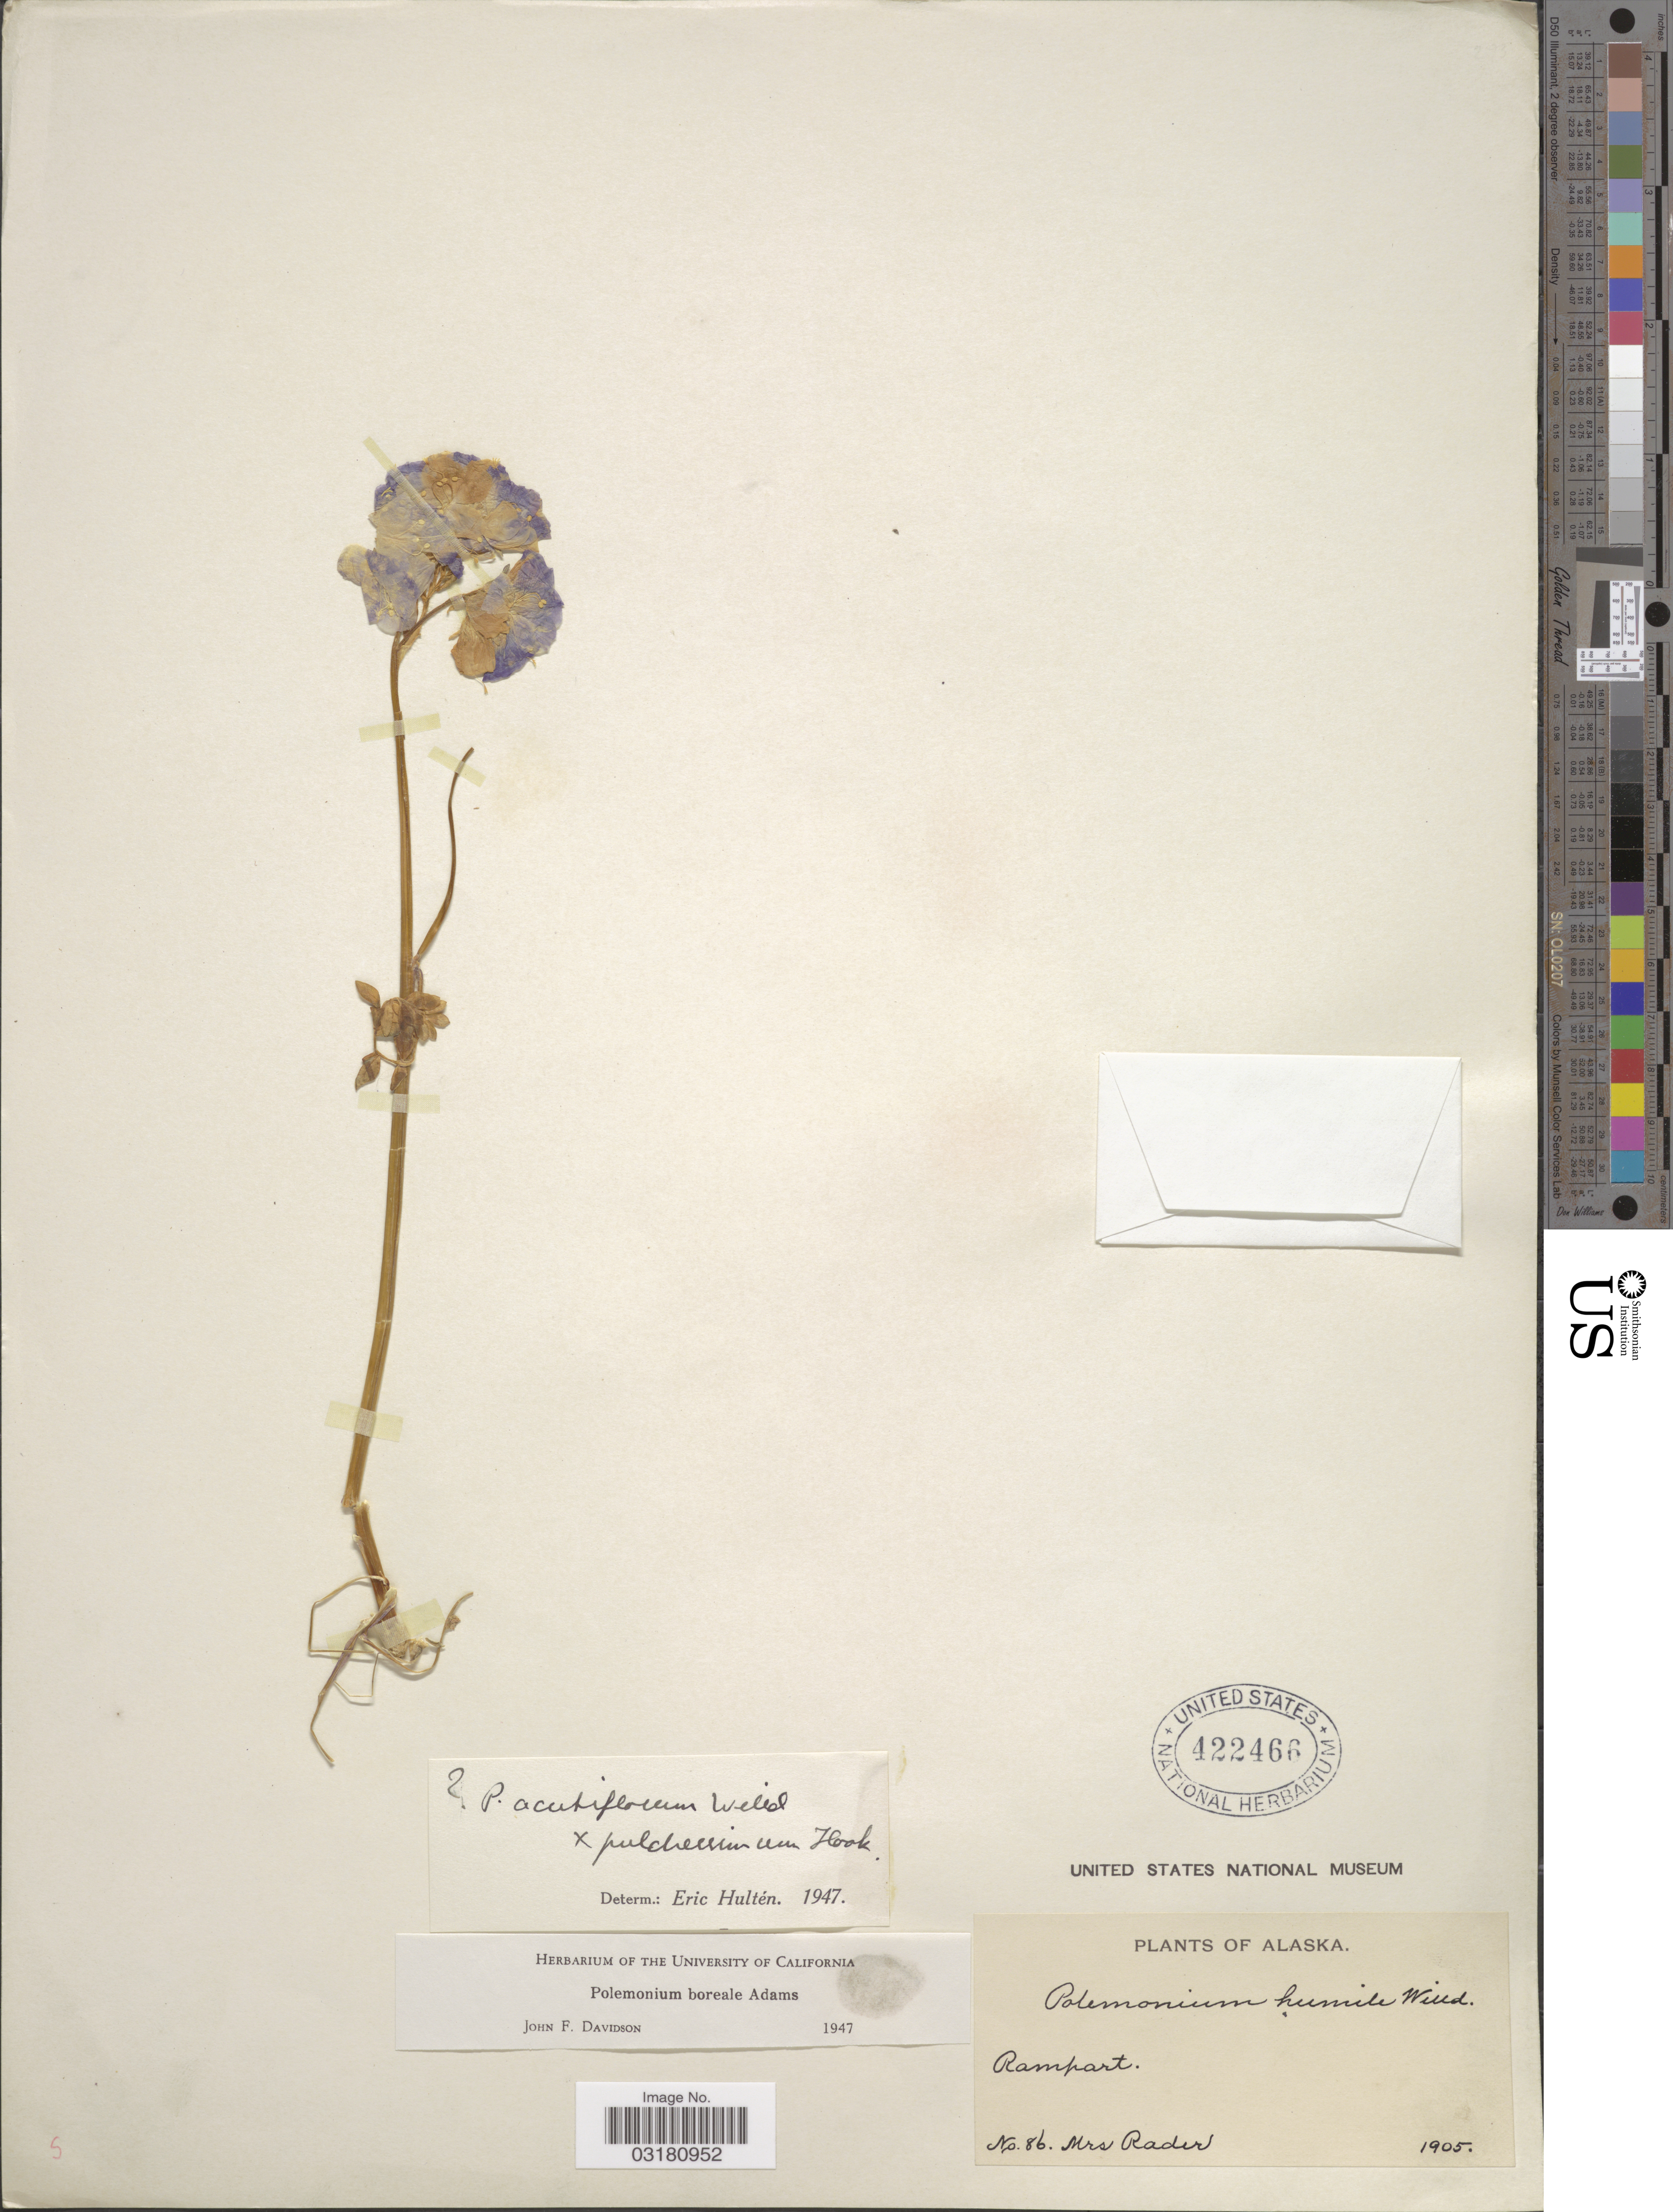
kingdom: Plantae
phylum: Tracheophyta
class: Magnoliopsida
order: Ericales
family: Polemoniaceae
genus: Polemonium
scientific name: Polemonium boreale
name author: Adams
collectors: Mrs. Rader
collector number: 86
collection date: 1905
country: United States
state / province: Alaska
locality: Rampart.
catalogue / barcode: US 422466